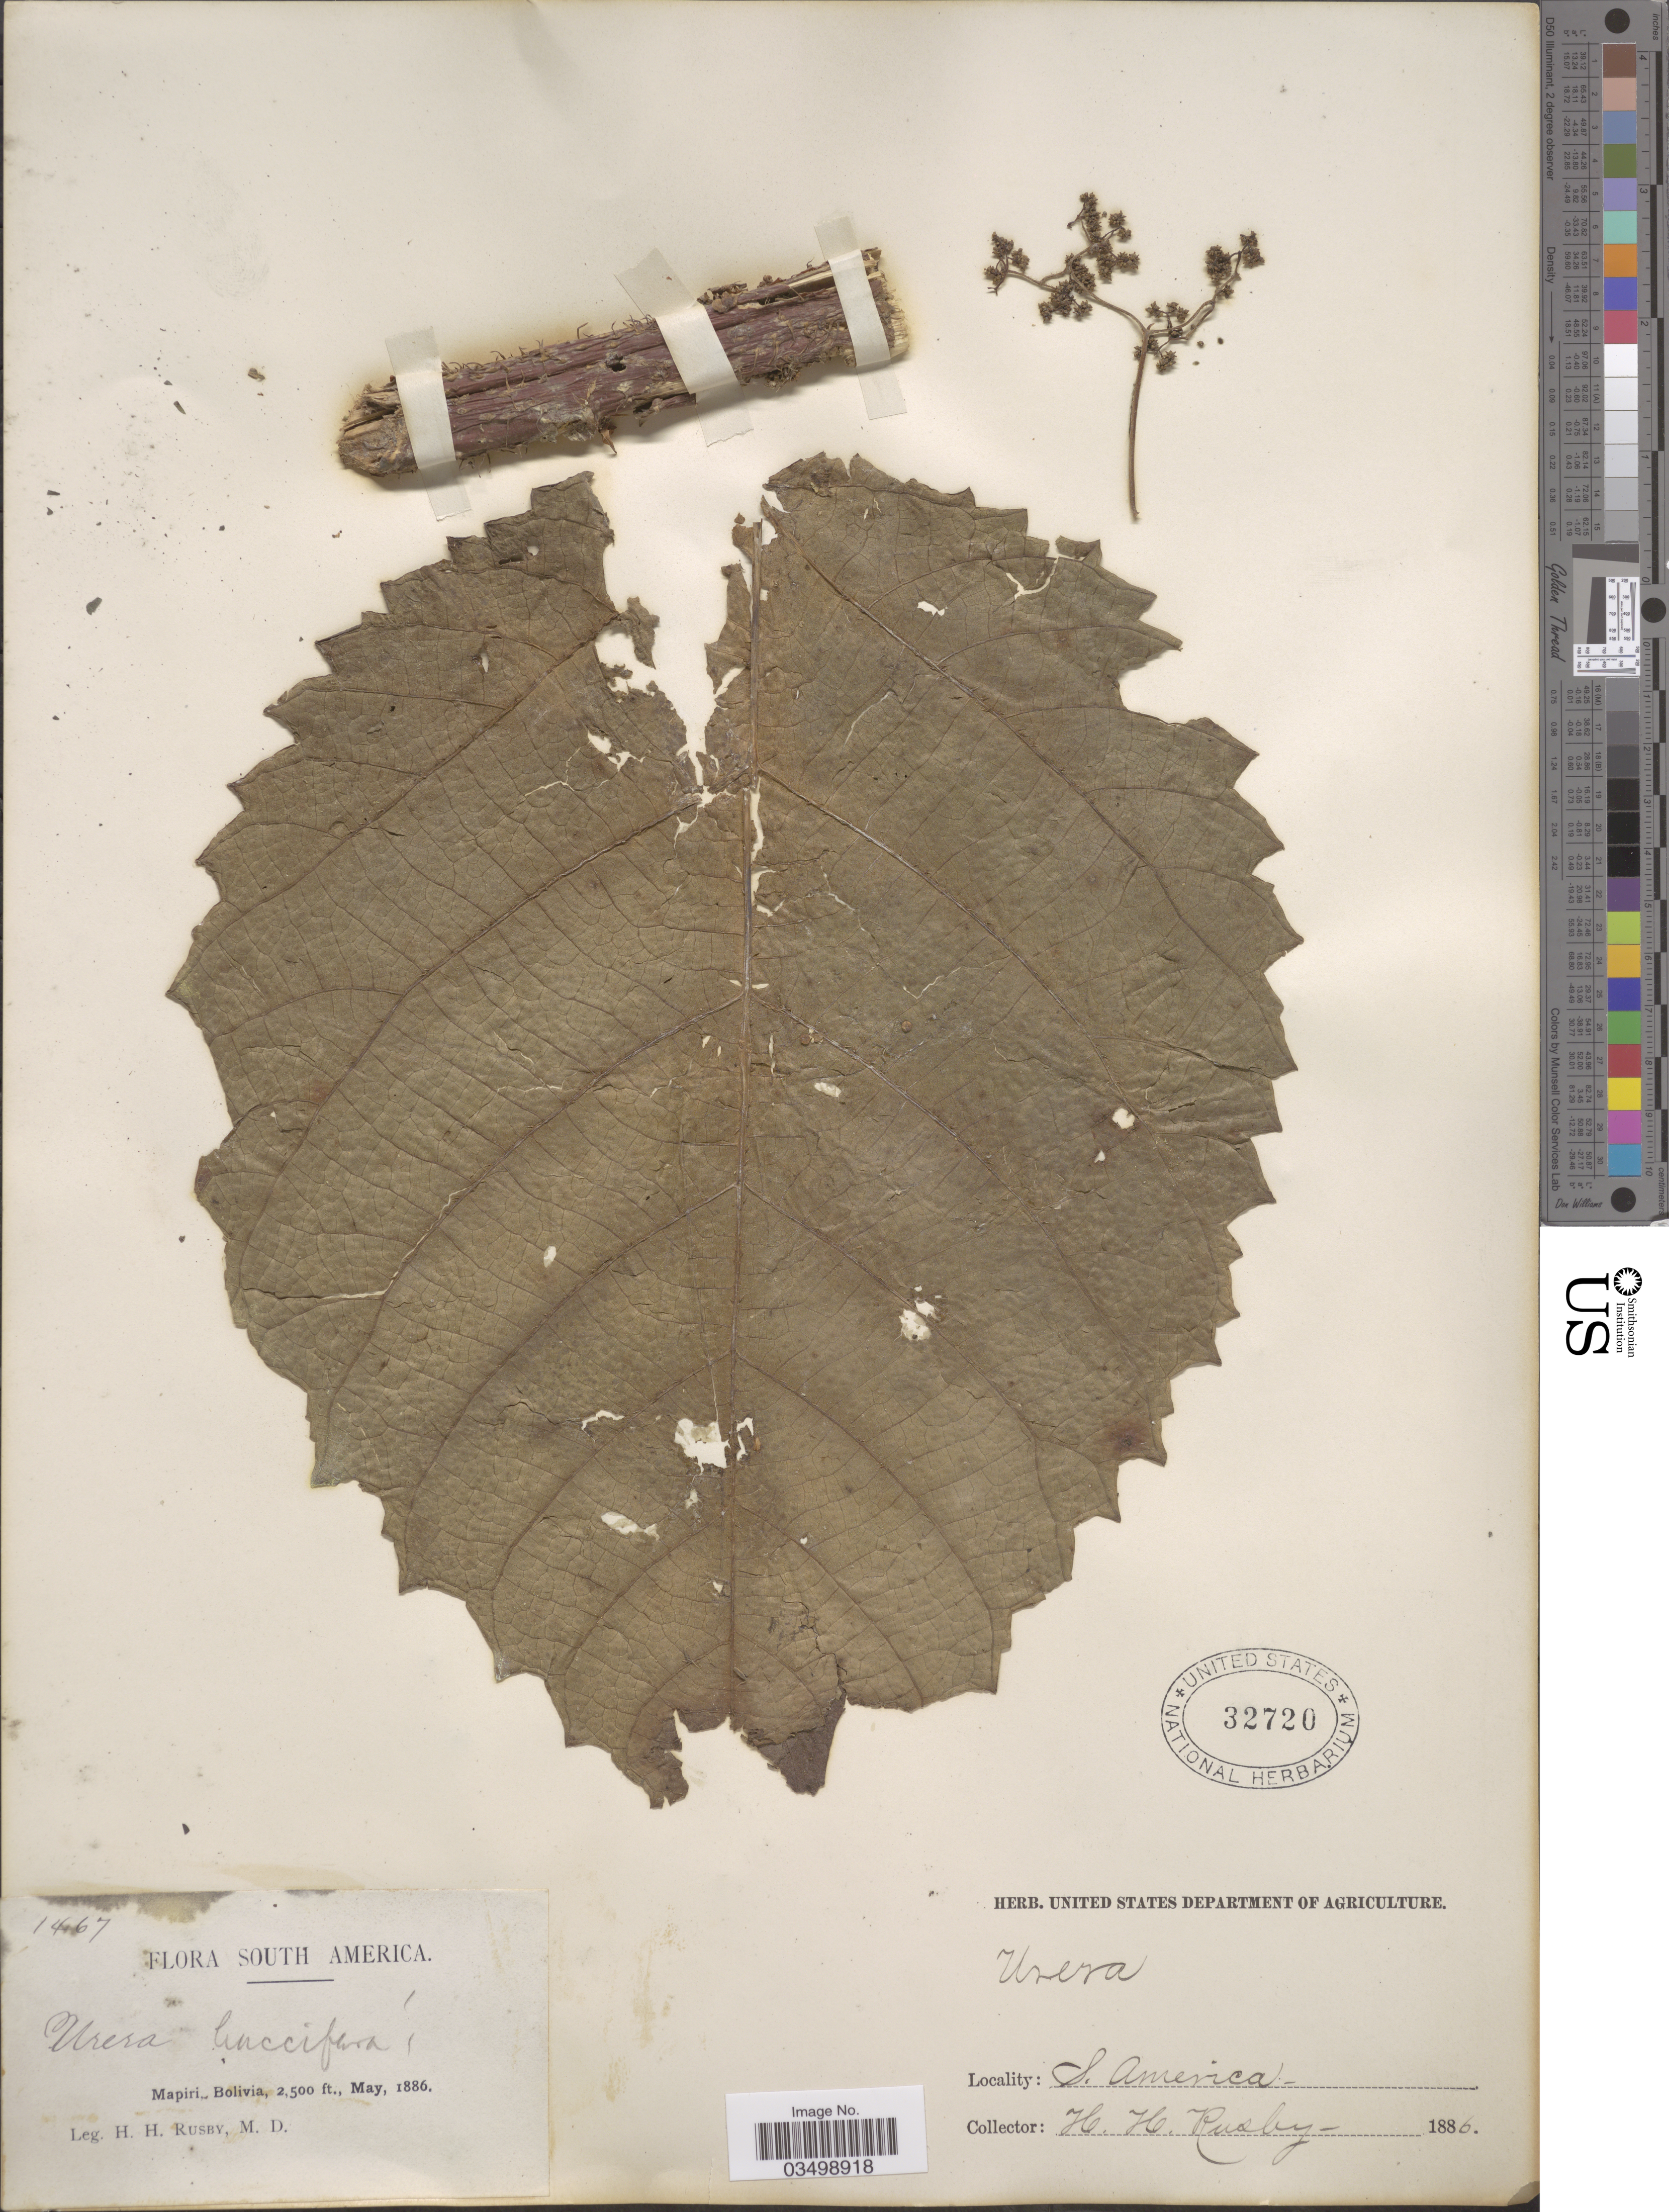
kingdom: Plantae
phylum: Tracheophyta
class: Magnoliopsida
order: Rosales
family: Urticaceae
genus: Urera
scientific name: Urera baccifera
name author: (L.) Gaudich. ex Wedd.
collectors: H. H. Rusby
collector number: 1467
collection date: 1886-05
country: Bolivia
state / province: La Páz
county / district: Larecaja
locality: Mapiri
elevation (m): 762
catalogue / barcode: US 32720